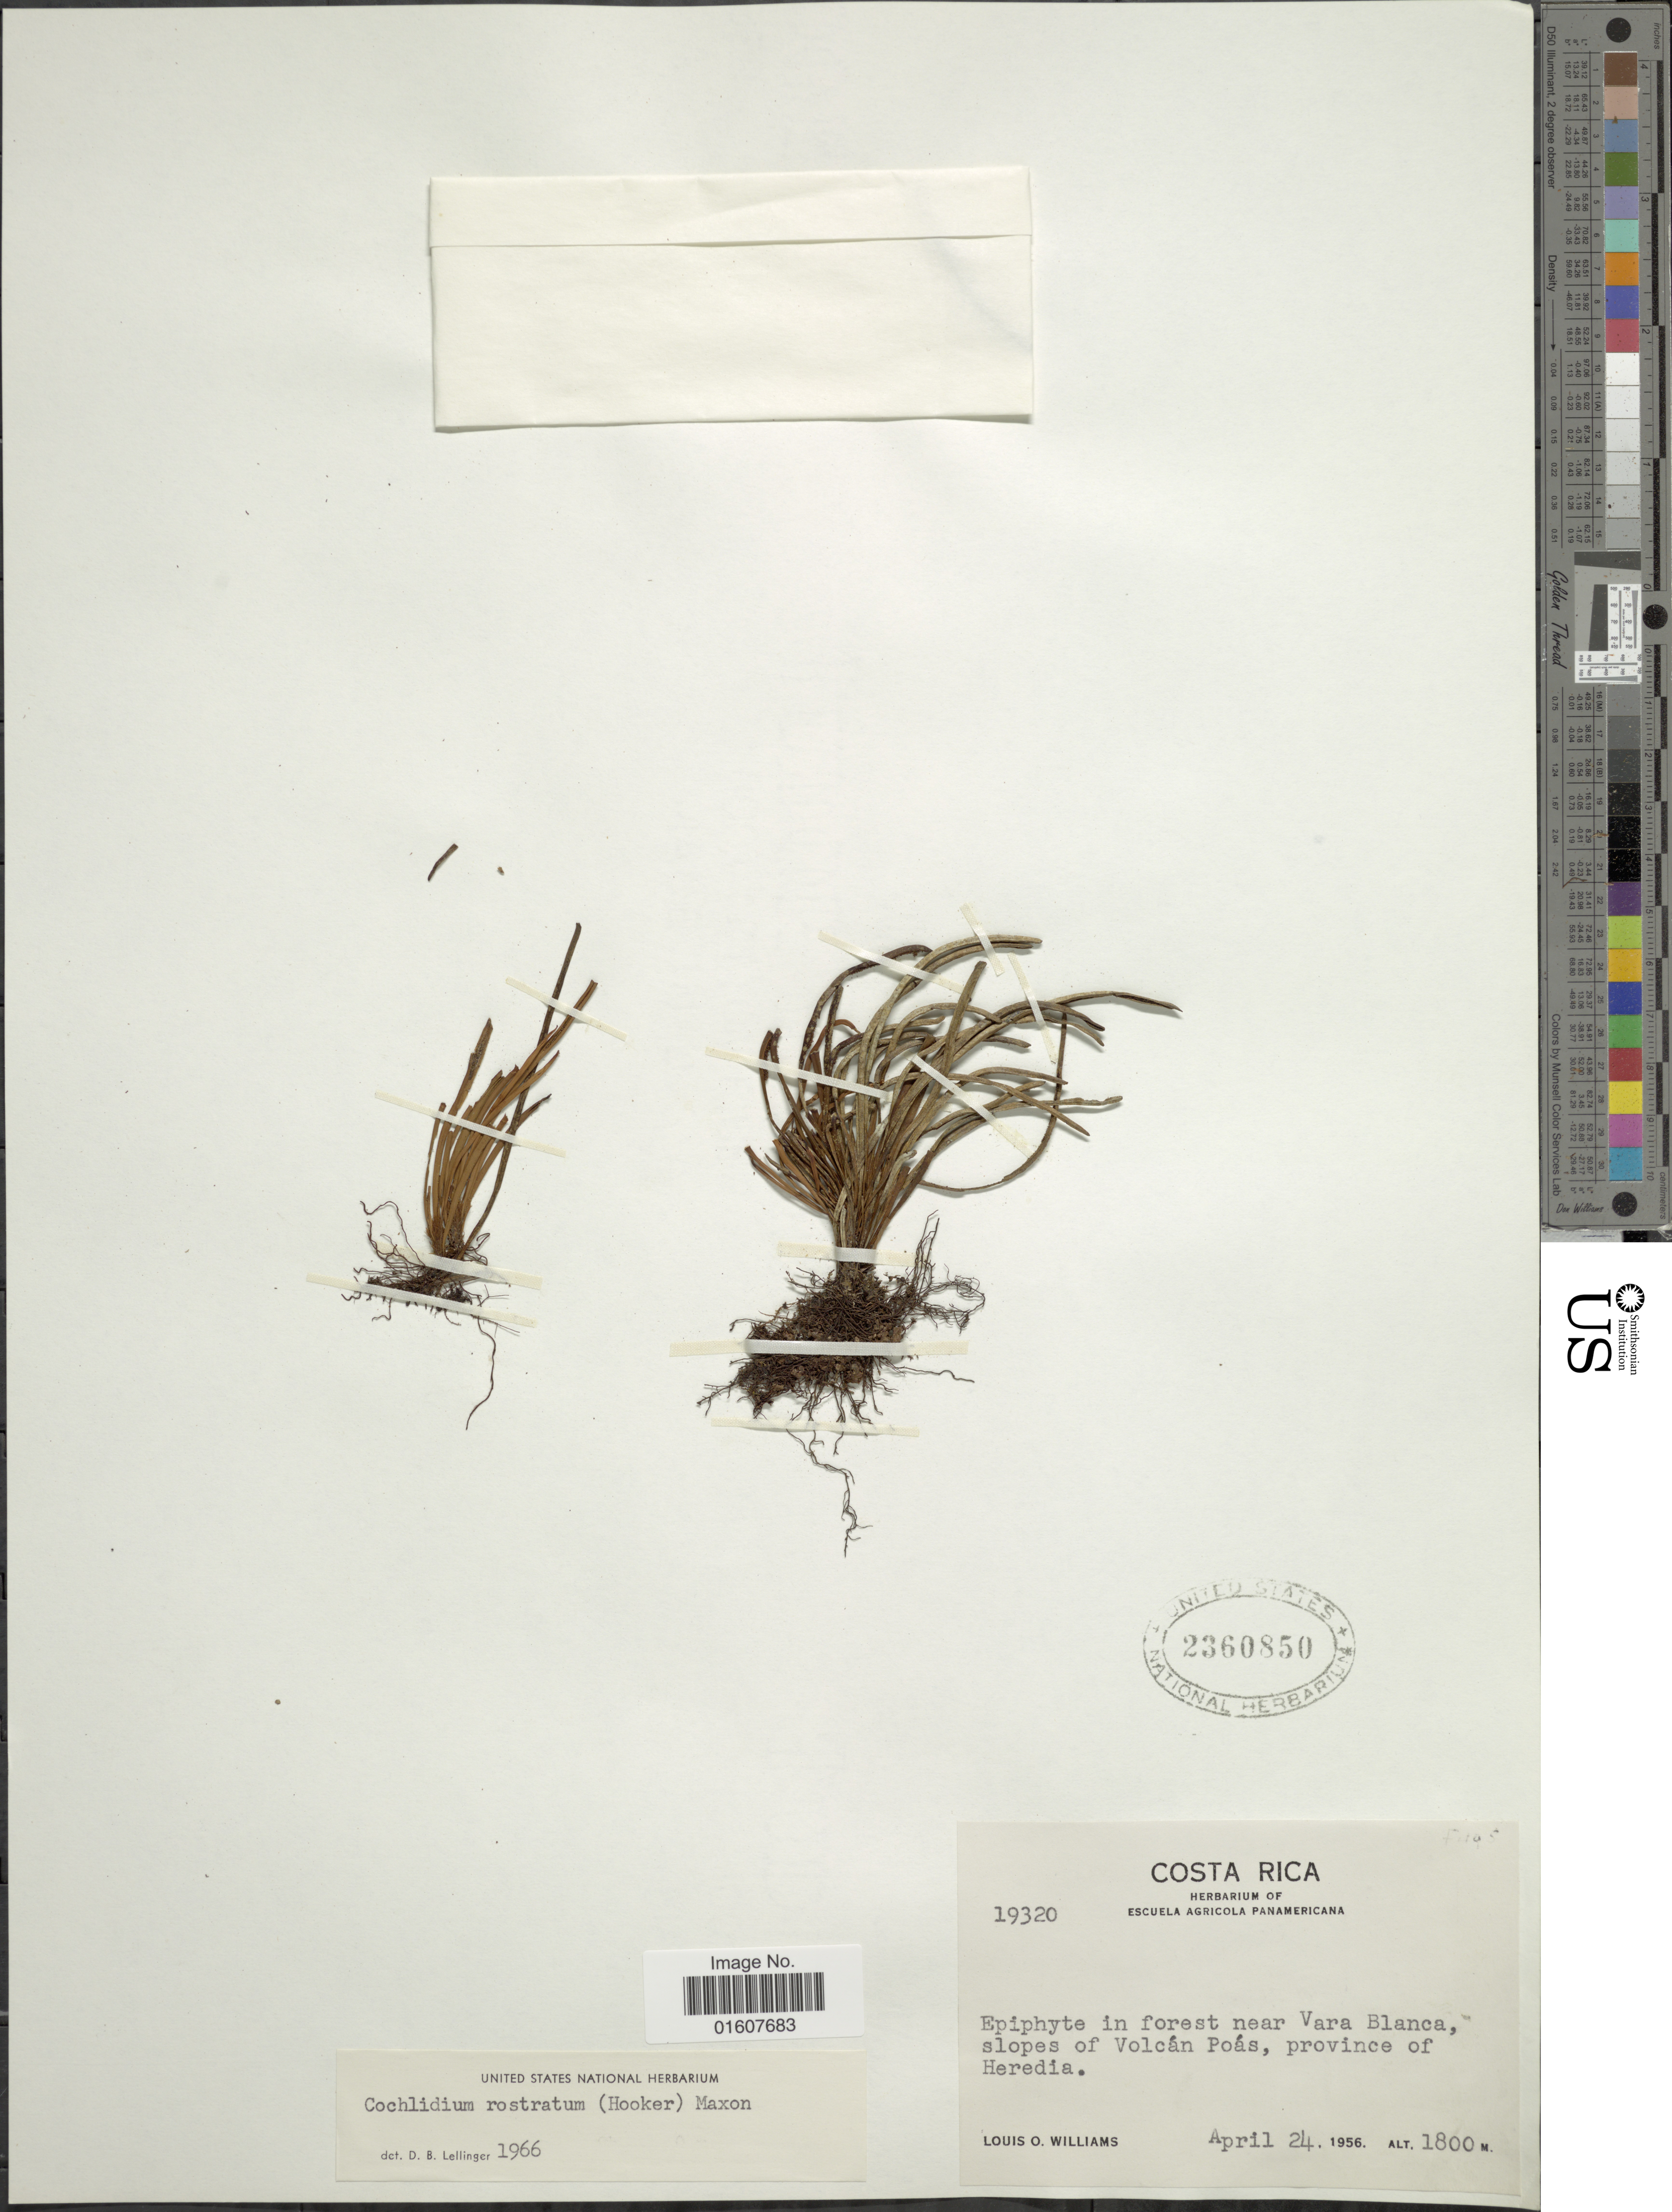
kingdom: Plantae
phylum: Tracheophyta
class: Polypodiopsida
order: Polypodiales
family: Polypodiaceae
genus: Cochlidium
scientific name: Cochlidium rostratum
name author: (Hook.) Maxon ex C. Chr.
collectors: L. O. Williams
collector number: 19320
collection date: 1956-04-24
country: Costa Rica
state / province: Heredia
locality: Epiphyte in forest near Vara Blanca, slopes of Volcán Poás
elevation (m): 1800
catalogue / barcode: US 2360850